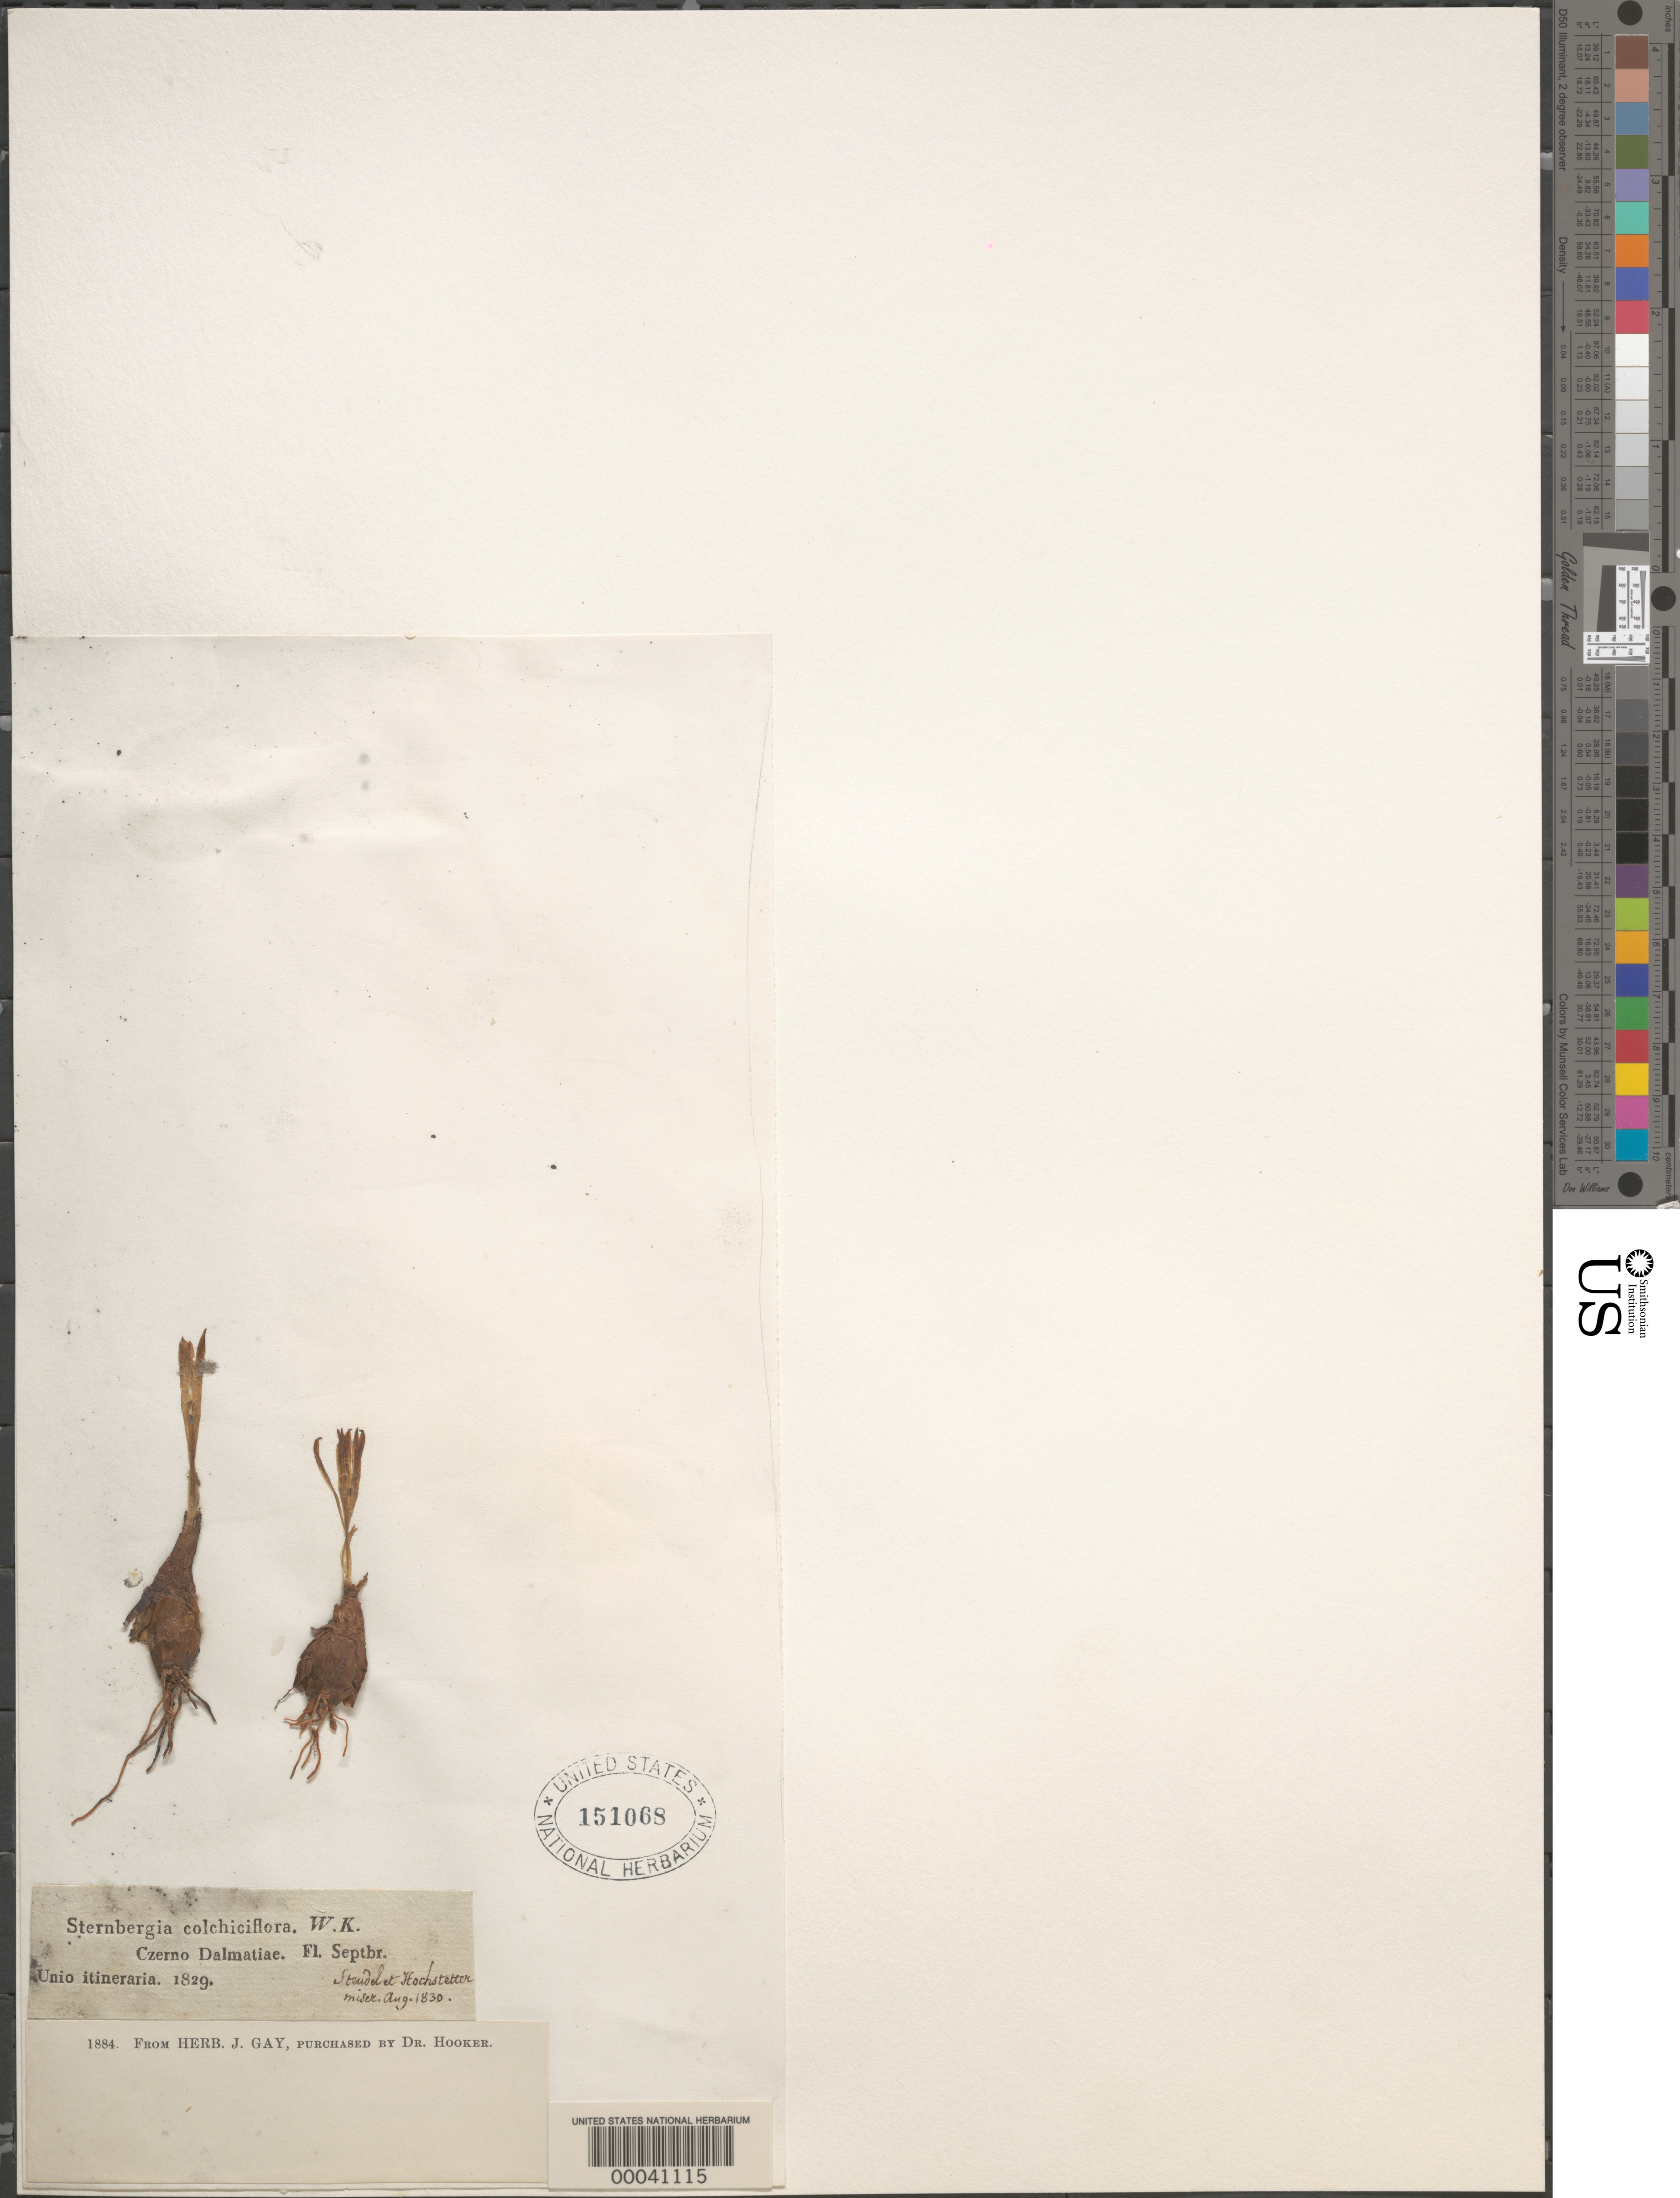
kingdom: Plantae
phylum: Tracheophyta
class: Liliopsida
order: Asparagales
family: Amaryllidaceae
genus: Sternbergia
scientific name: Sternbergia colchiciflora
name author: Waldst. & Kit.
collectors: E. G. von Steudel & C. Hochstetter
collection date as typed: Aug 1830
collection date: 1830-08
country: Croatia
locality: Dalmatia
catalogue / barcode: US 151068